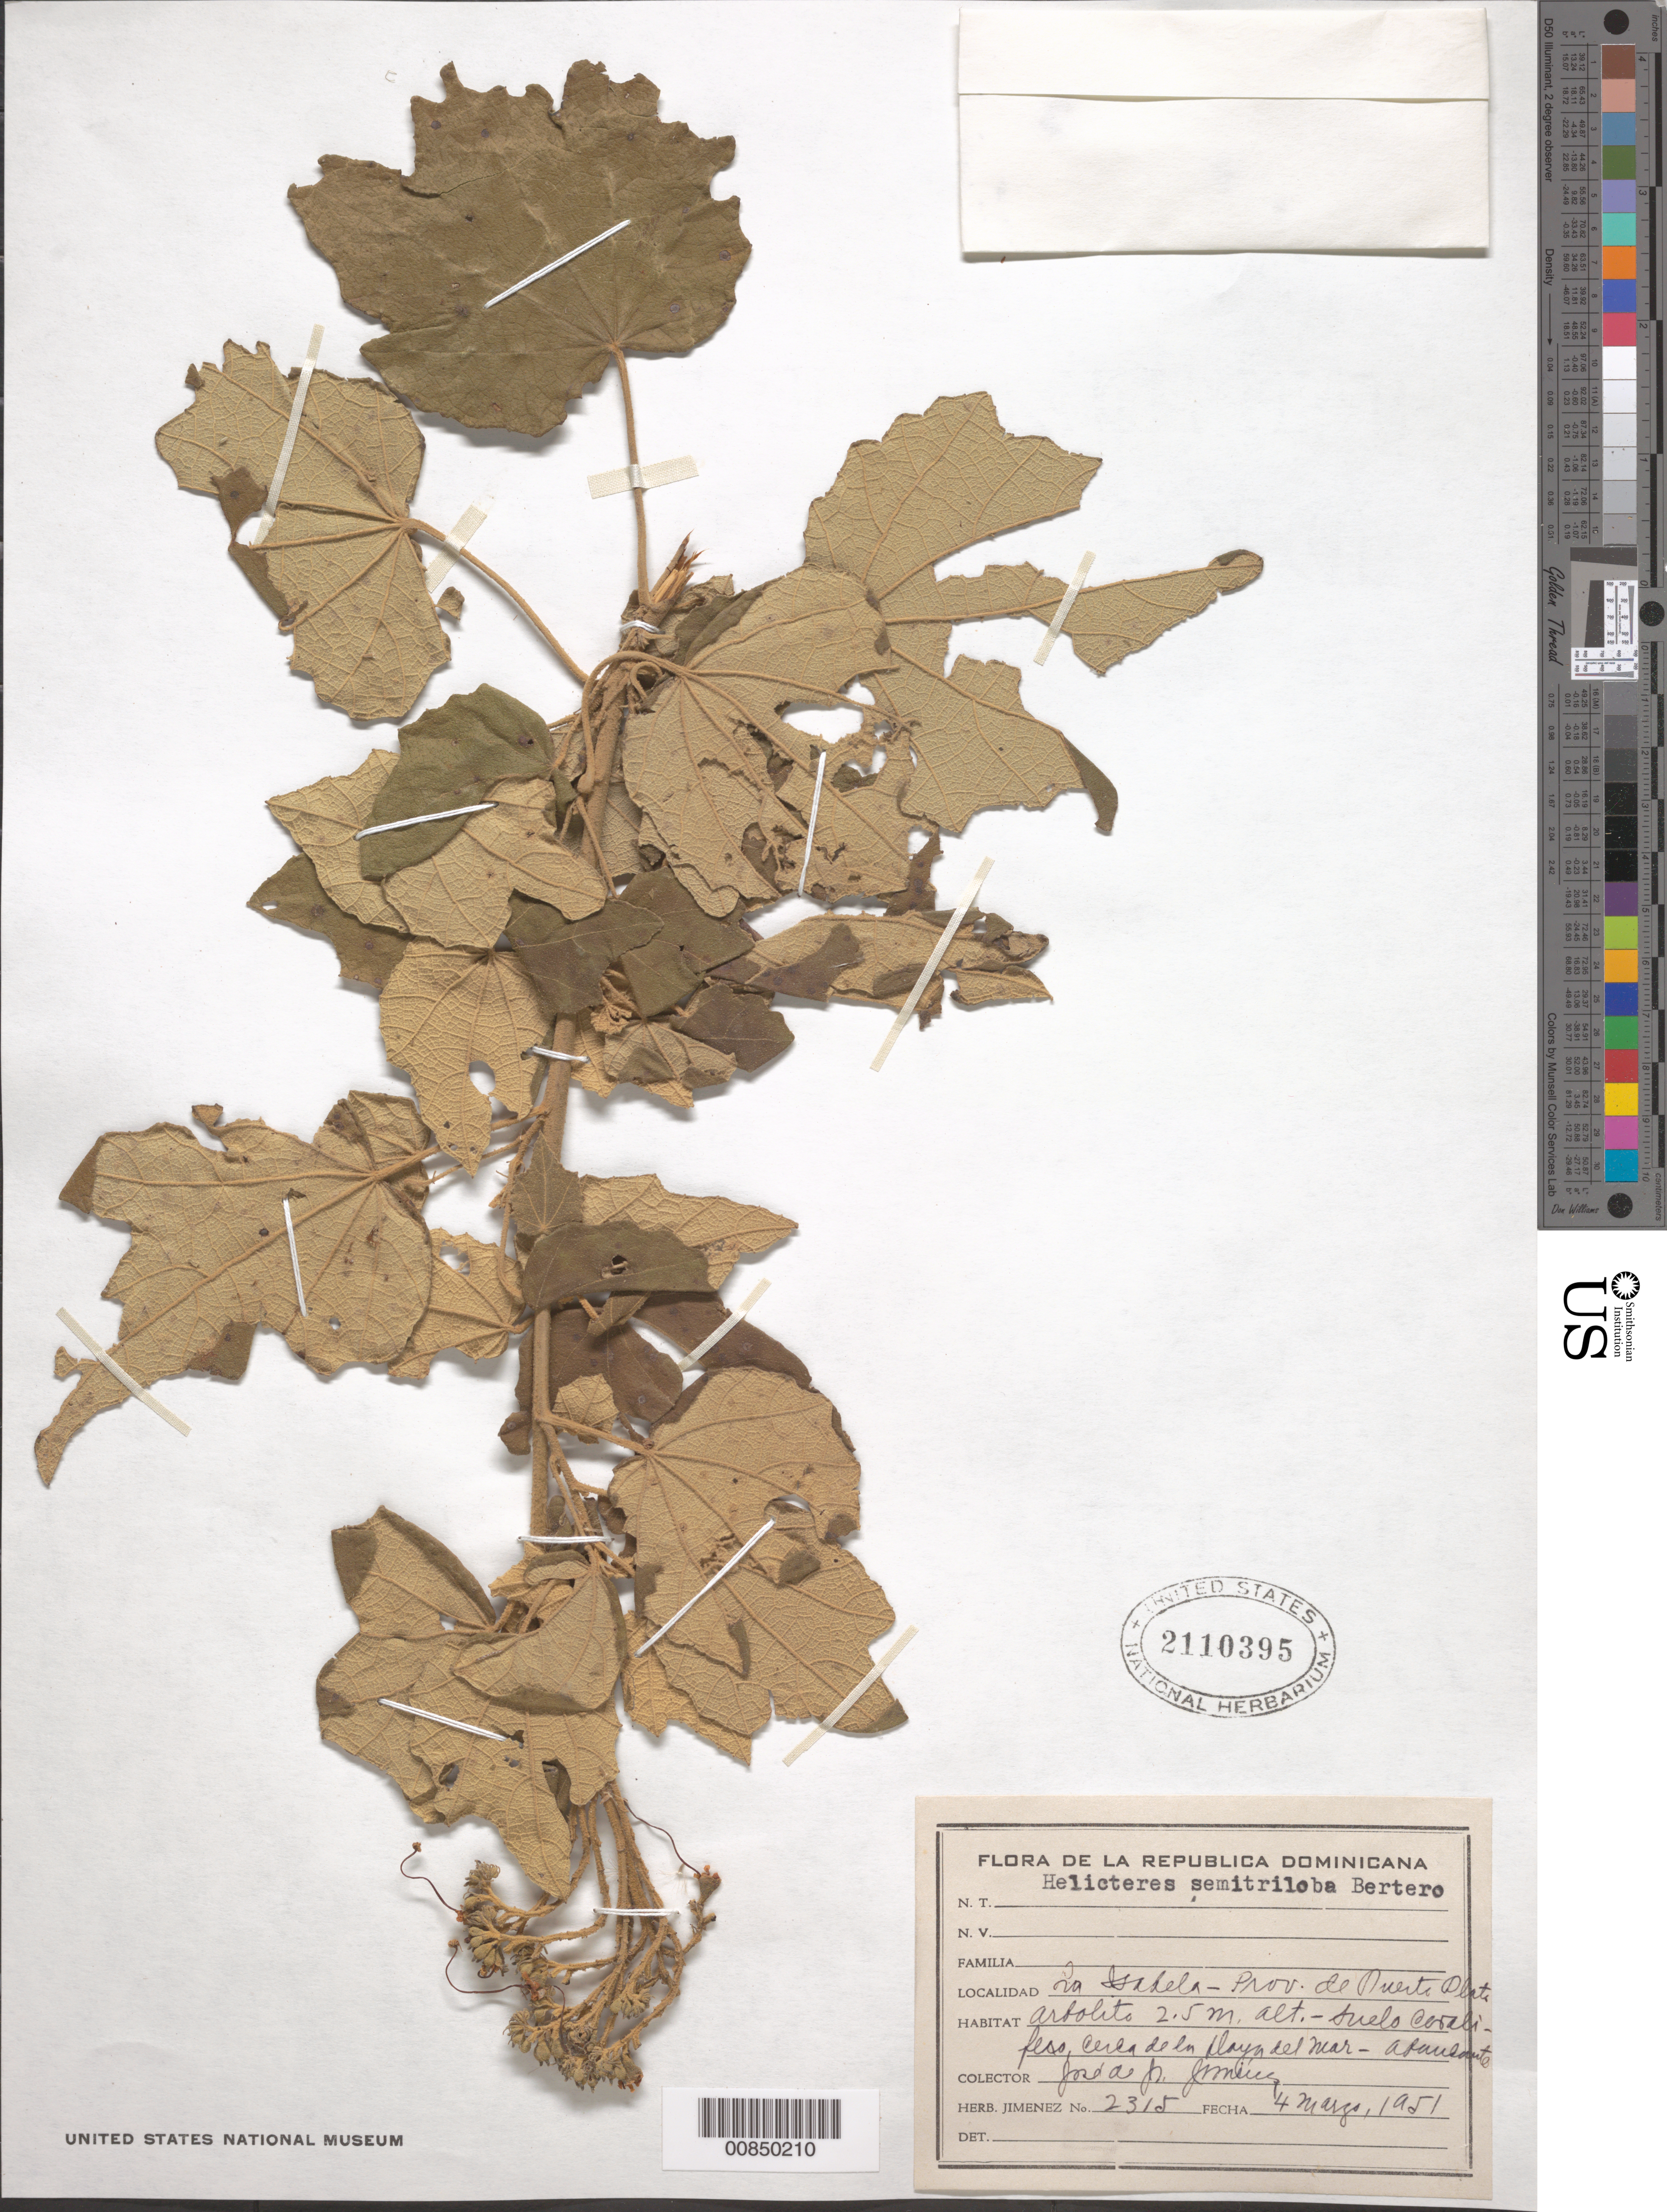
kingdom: Plantae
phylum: Tracheophyta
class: Magnoliopsida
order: Malvales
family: Malvaceae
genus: Helicteres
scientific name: Helicteres semitriloba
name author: Bertero ex DC.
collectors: J. J. Jiménez Almonte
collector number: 2315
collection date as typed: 04 May 1951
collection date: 1951-05-04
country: Dominican Republic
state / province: Puerto Plata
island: Hispaniola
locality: La Isabela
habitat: Suelo coralifiso, cerca de la playa del mar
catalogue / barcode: US 2110395